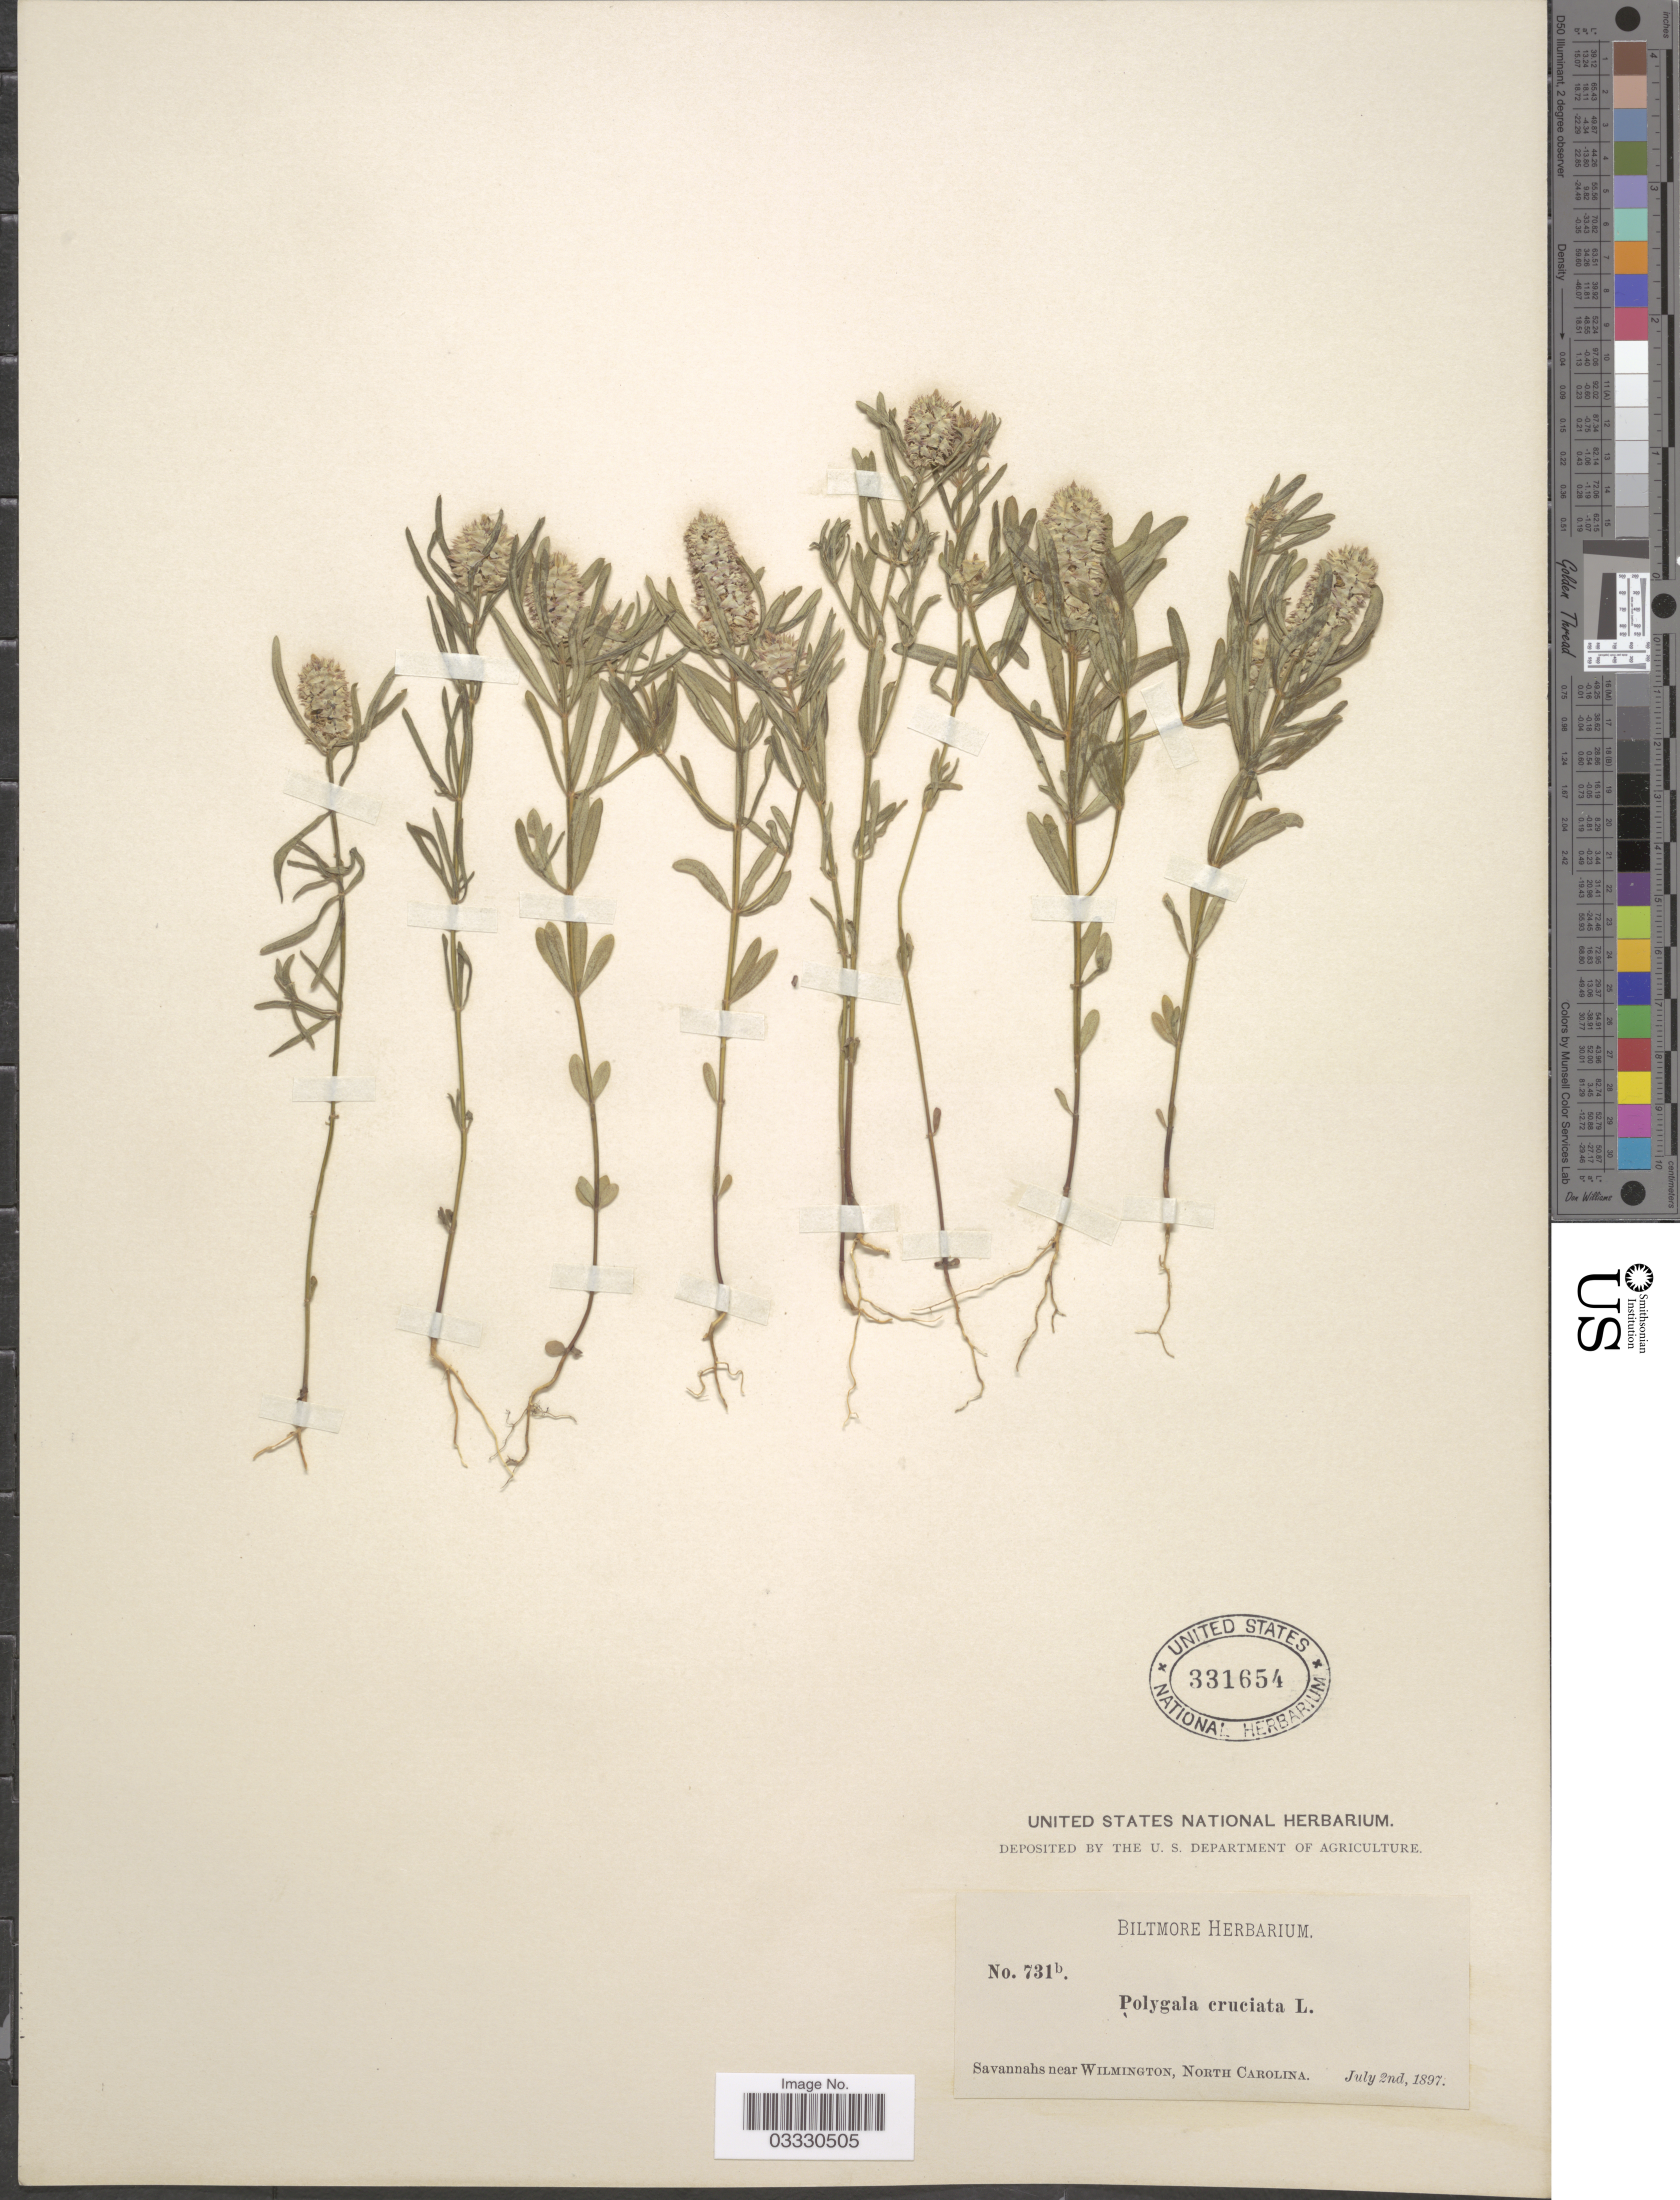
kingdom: Plantae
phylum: Tracheophyta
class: Magnoliopsida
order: Fabales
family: Polygalaceae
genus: Polygala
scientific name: Polygala cruciata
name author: L.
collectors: ex herb. Biltmore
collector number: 731b.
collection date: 1897-07-02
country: United States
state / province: North Carolina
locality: Savannahs near Wilmington.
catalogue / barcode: US 331654